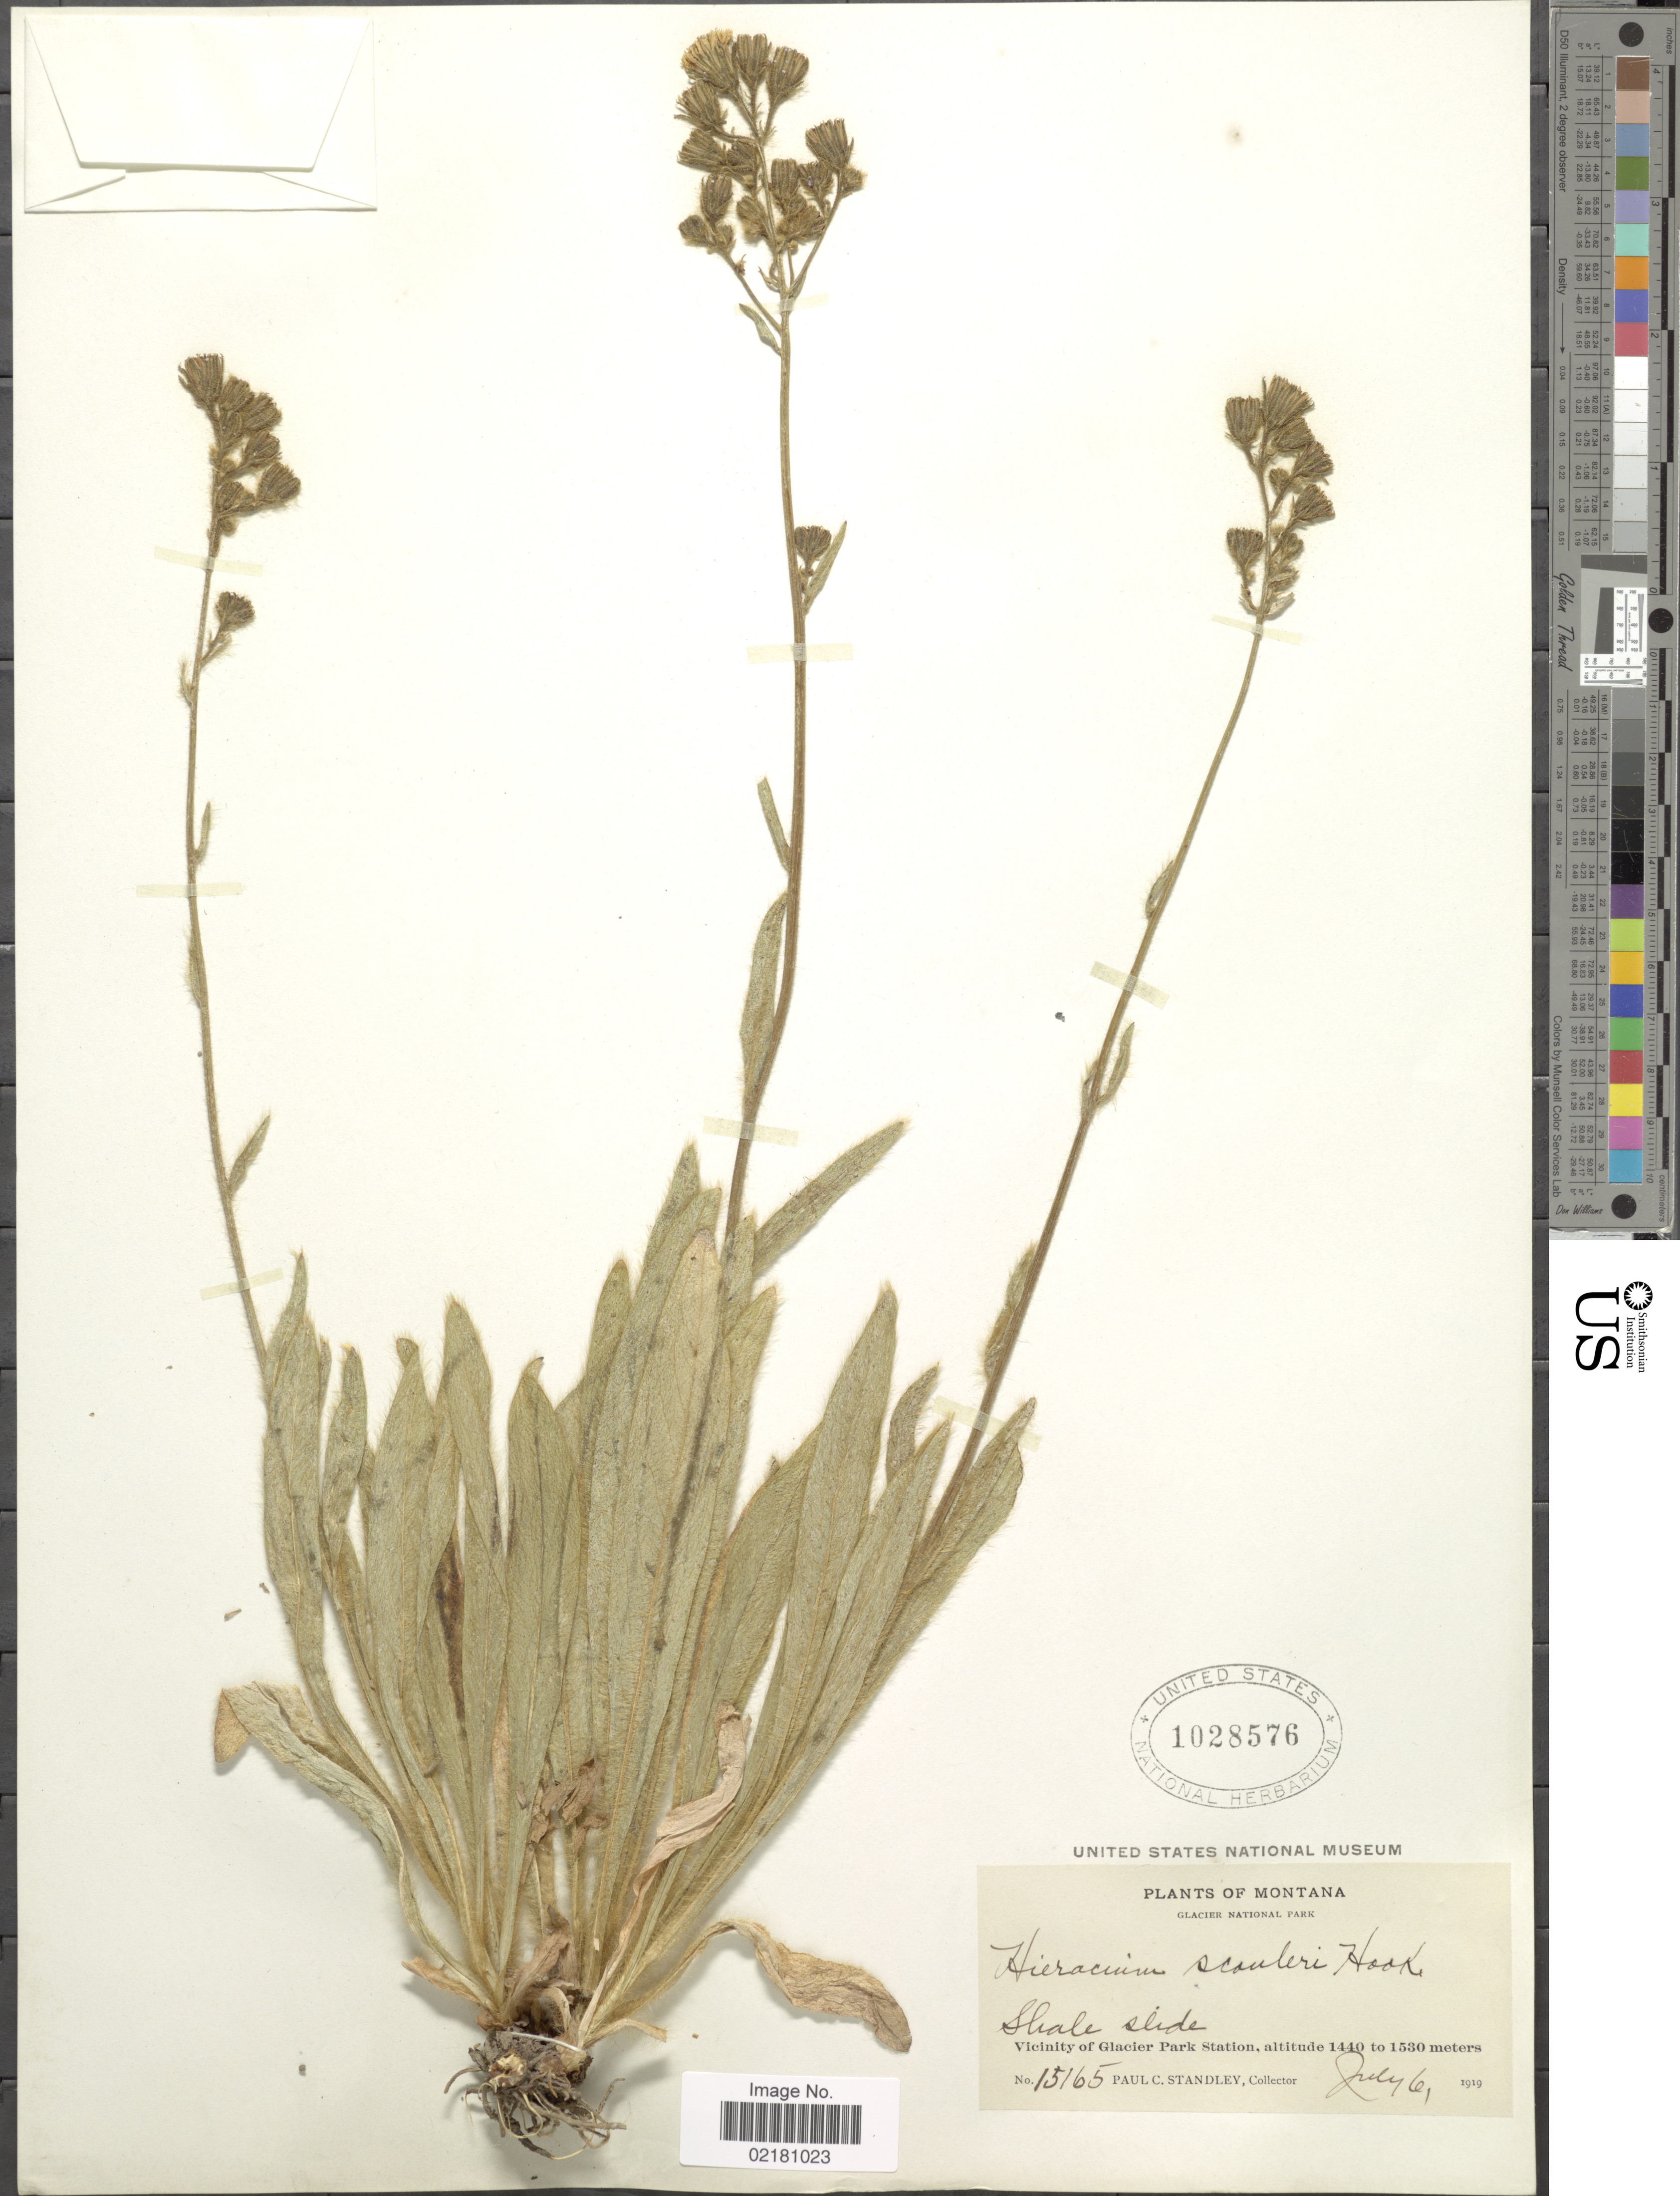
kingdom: Plantae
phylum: Tracheophyta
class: Magnoliopsida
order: Asterales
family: Asteraceae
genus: Hieracium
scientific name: Hieracium scouleri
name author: Hook.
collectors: P. C. Standley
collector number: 15165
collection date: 1919-07-06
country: United States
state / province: Montana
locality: Montana. Glacier National Park. Skale slide. Vicinity of Glacier Park Station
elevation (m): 1440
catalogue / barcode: US 1028576